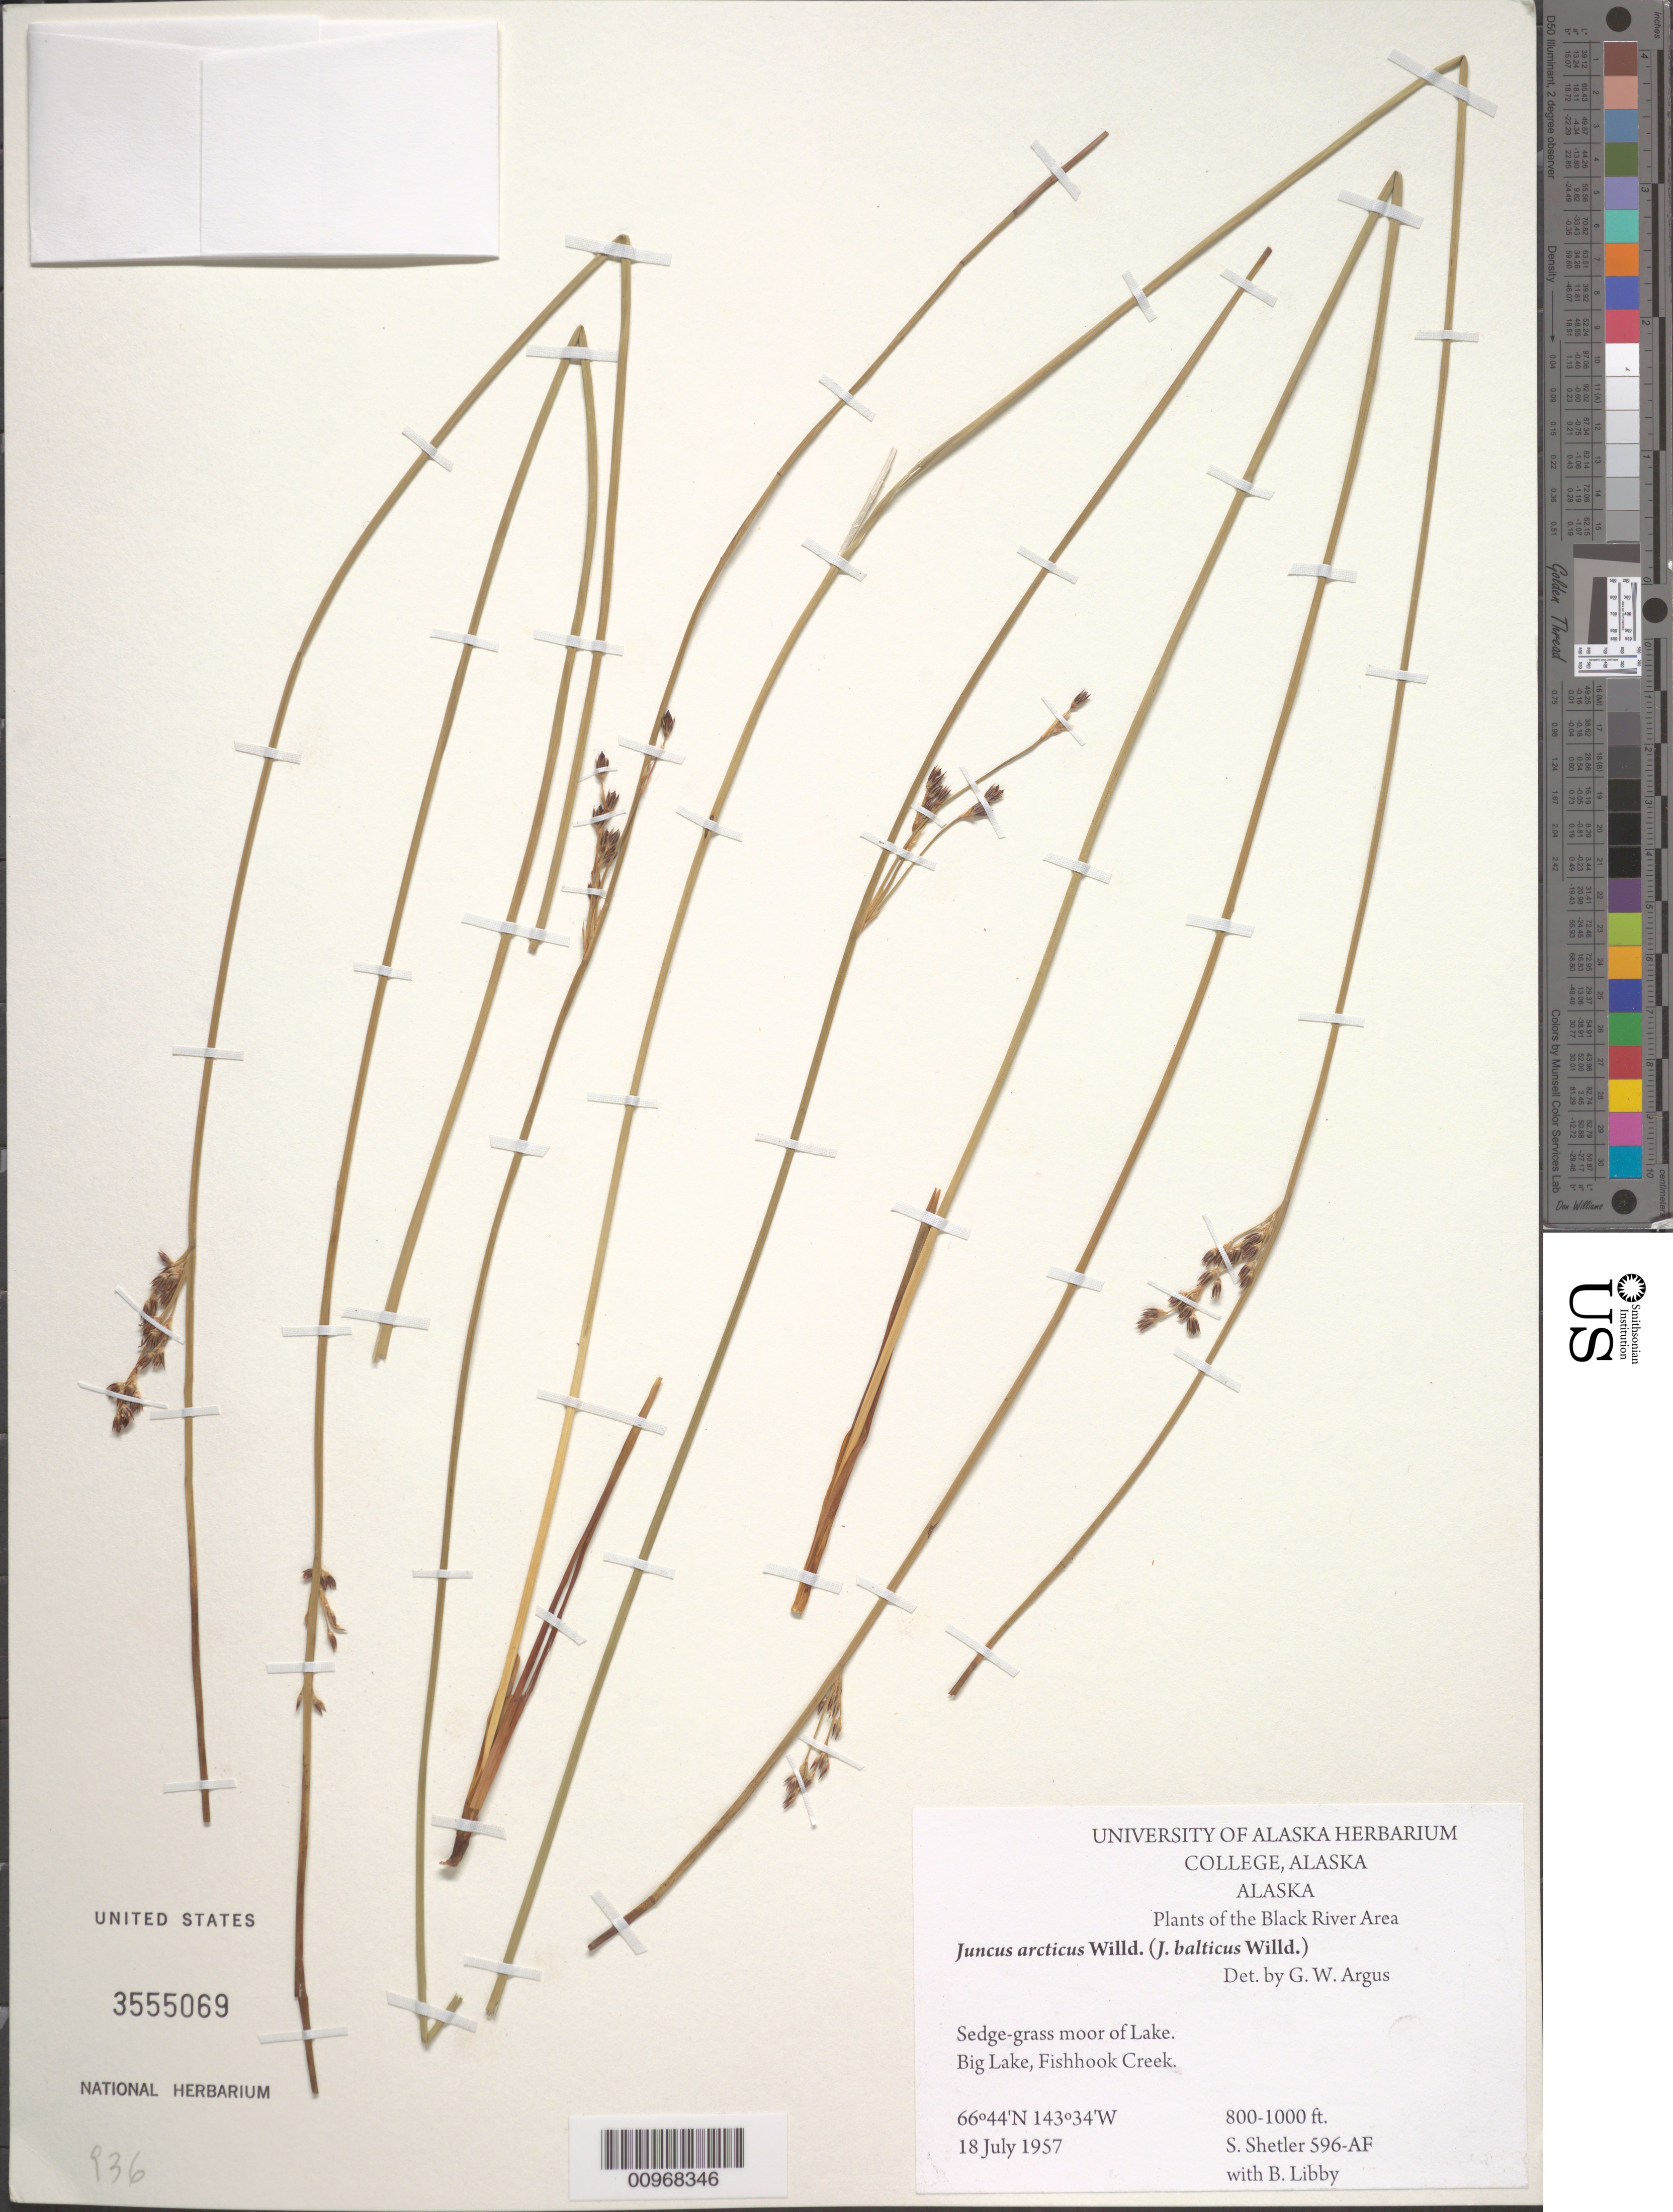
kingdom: Plantae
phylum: Tracheophyta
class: Liliopsida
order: Poales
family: Juncaceae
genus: Juncus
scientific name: Juncus arcticus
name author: Willd.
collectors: S. Shetler & B. Libby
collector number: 596-AF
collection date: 1957-07-18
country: United States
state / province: Alaska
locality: Black River Area. Sedge-grass moor of Lake. Big Lake, Fishhook Creek.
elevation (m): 244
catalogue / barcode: US 3555069